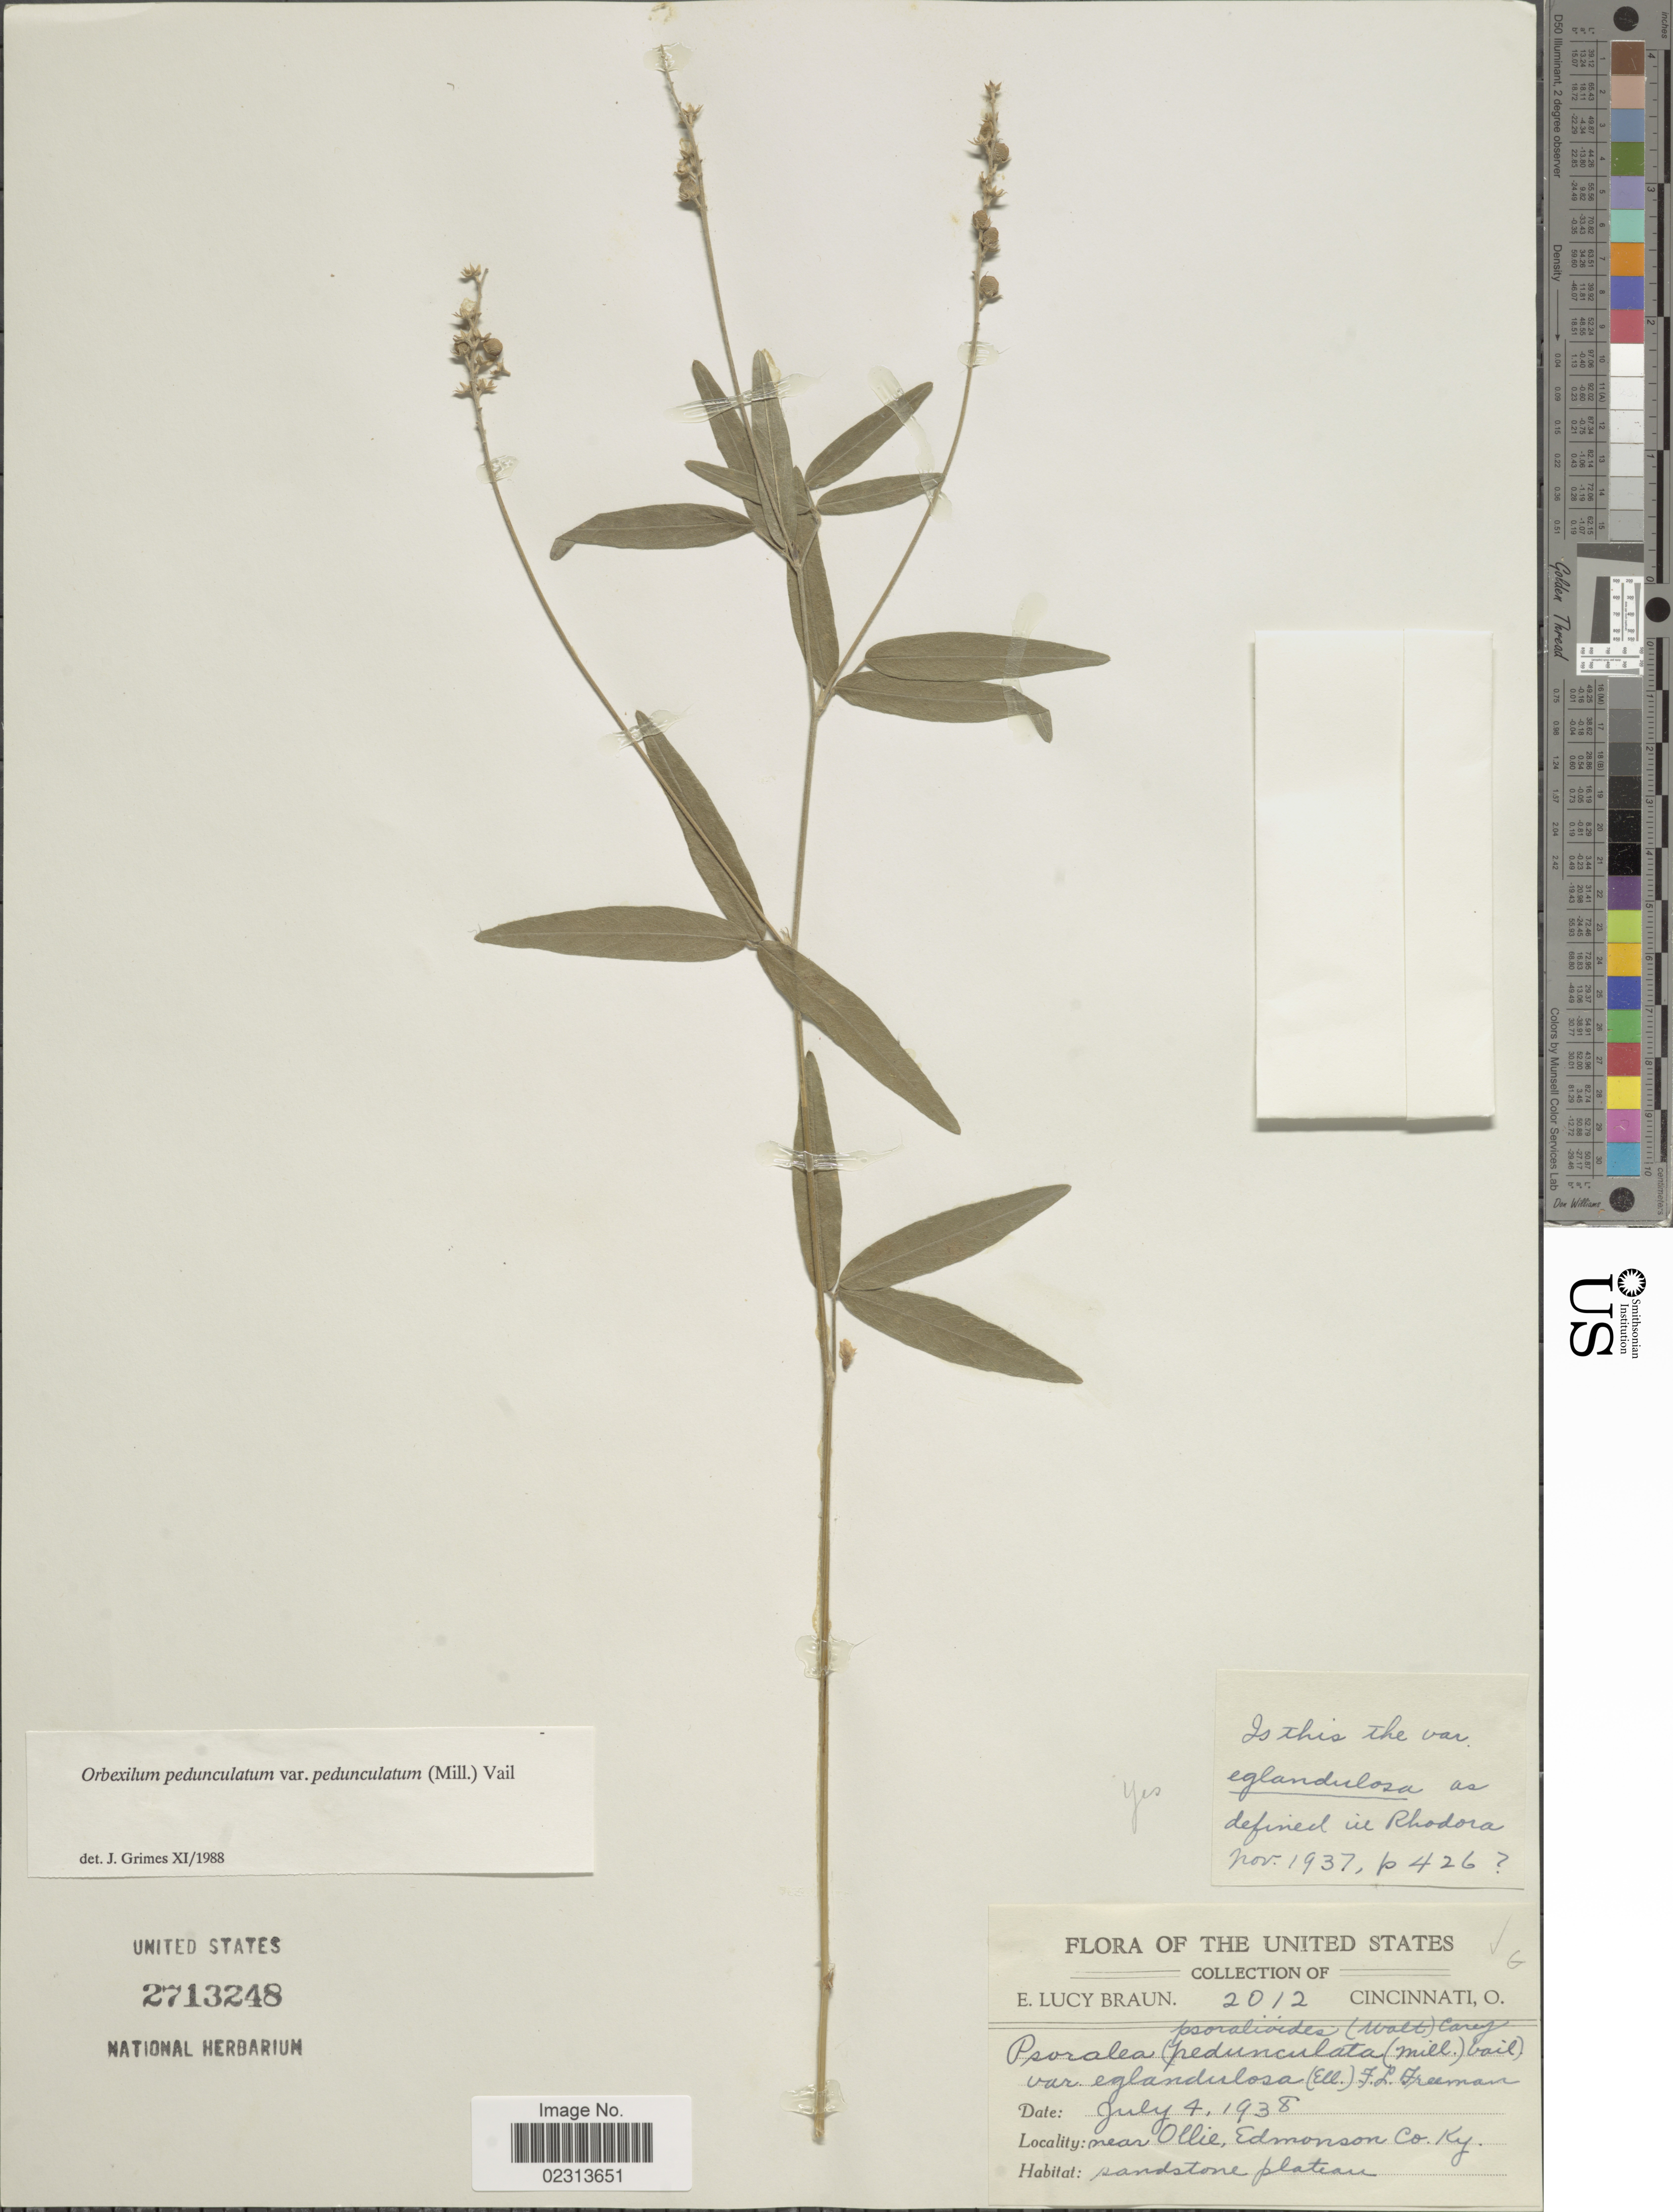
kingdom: Plantae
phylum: Tracheophyta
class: Magnoliopsida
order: Fabales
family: Fabaceae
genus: Orbexilum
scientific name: Orbexilum pedunculatum var. pedunculatum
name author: (Miller) Rydberg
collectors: E. L. Braun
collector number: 2012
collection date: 1938-07-04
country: United States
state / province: Kentucky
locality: Near Ollie, Edmonson Co.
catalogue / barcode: US 2713248